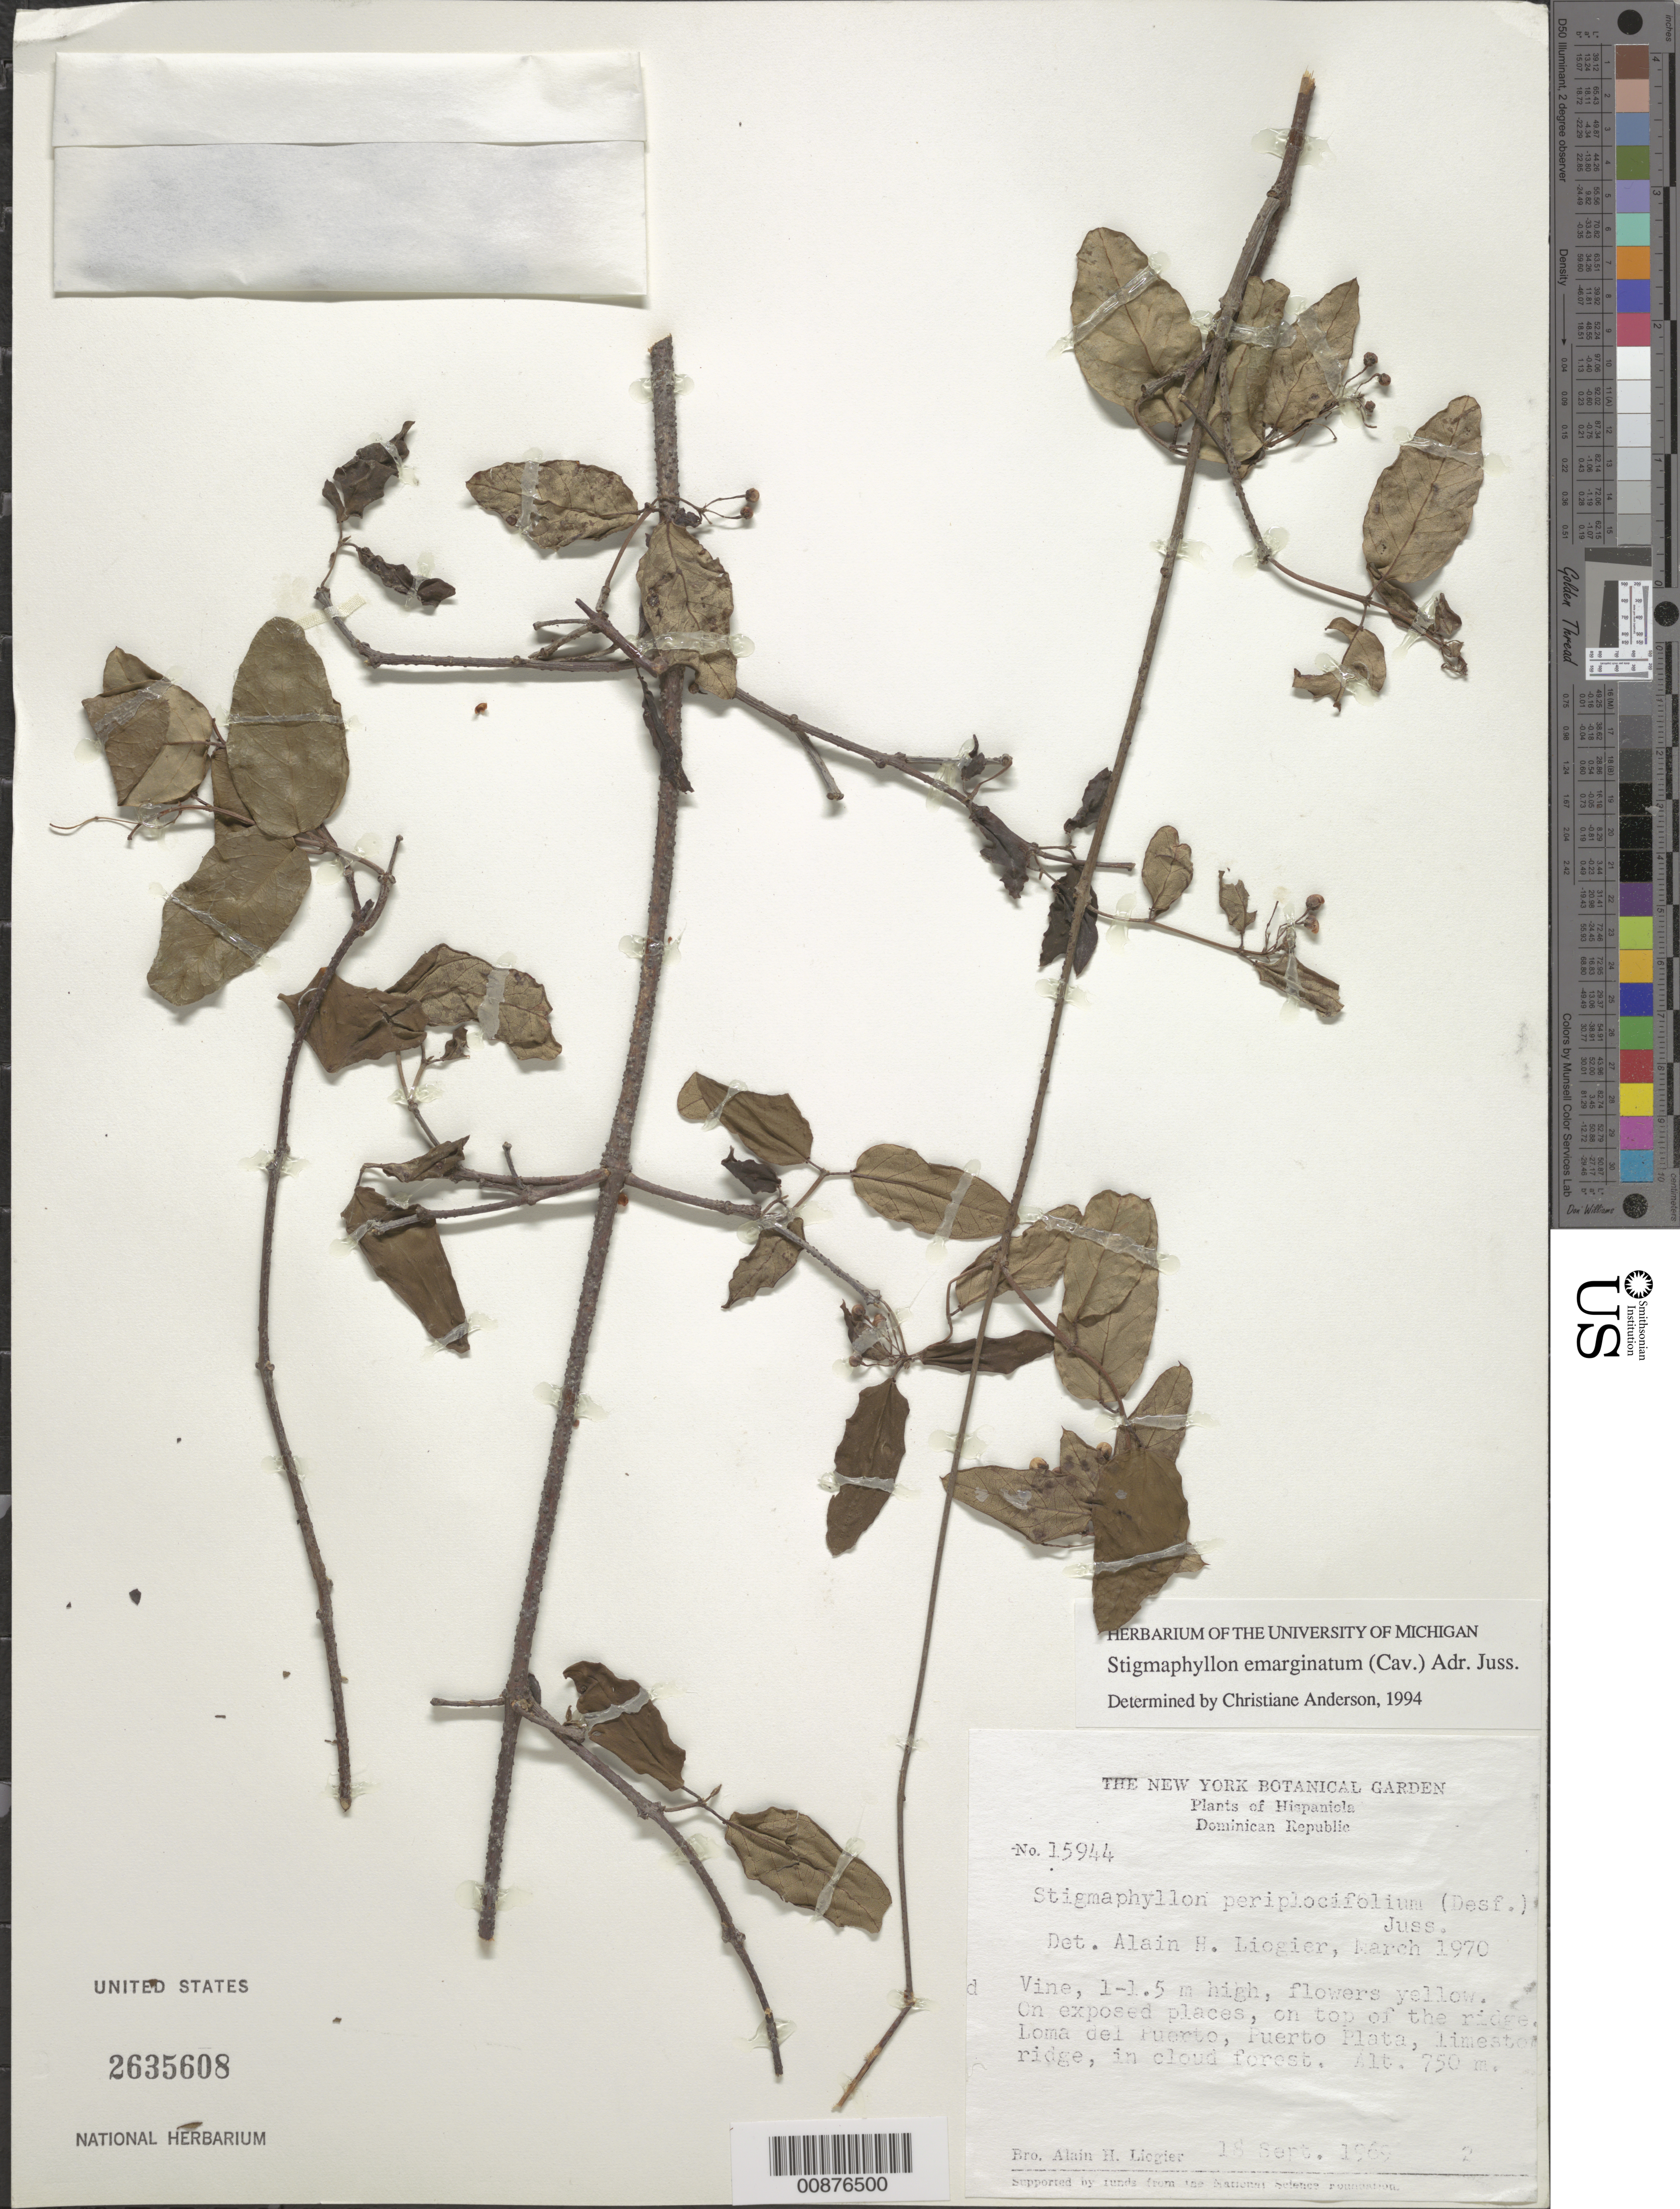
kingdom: Plantae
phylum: Tracheophyta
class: Magnoliopsida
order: Malpighiales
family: Malpighiaceae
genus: Stigmaphyllon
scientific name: Stigmaphyllon emarginatum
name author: (Cav.) A. Juss.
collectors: A. H. Liogier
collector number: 15944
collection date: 1969-09-15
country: Dominican Republic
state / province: Puerto Plata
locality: Hispaniola. Loma del Puerto, Puerto Plata.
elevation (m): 750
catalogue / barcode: US 2635608